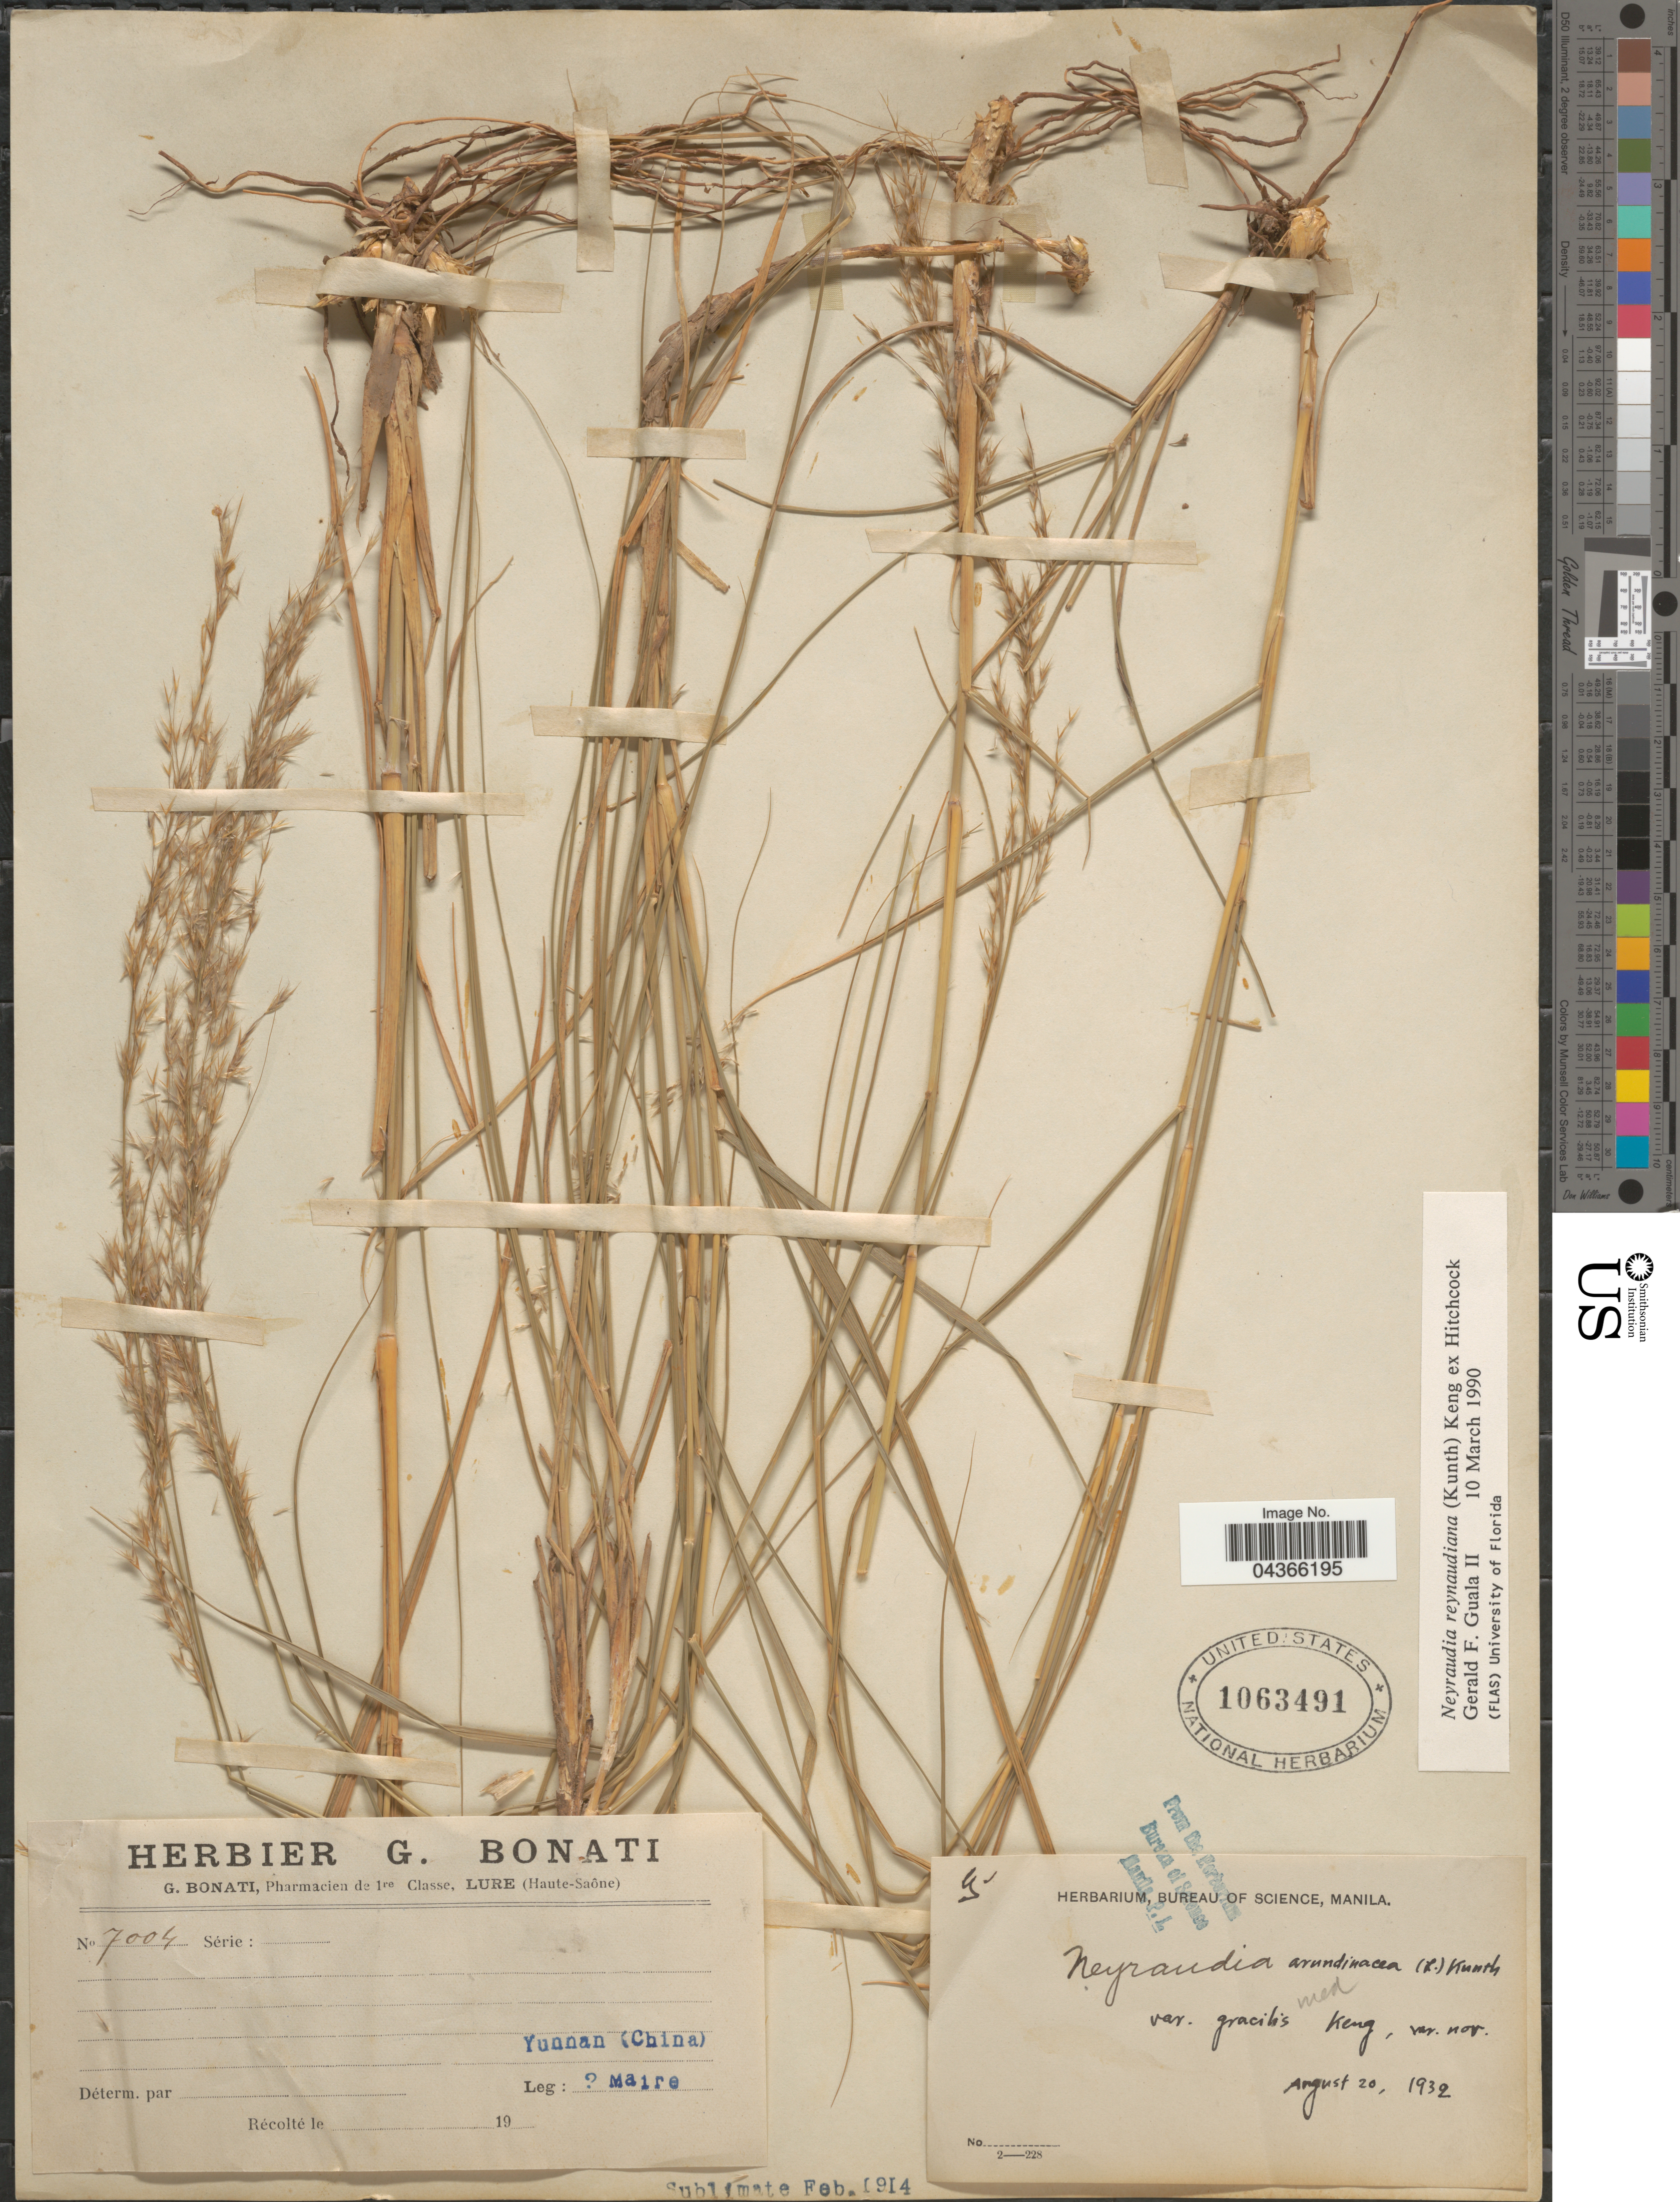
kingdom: Plantae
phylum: Tracheophyta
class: Liliopsida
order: Poales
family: Poaceae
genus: Neyraudia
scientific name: Neyraudia reynaudiana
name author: (Kunth) Keng ex Hitchc.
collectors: Maire, --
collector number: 7004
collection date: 1932-08-20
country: China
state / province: Yunnan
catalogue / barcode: US 1063491